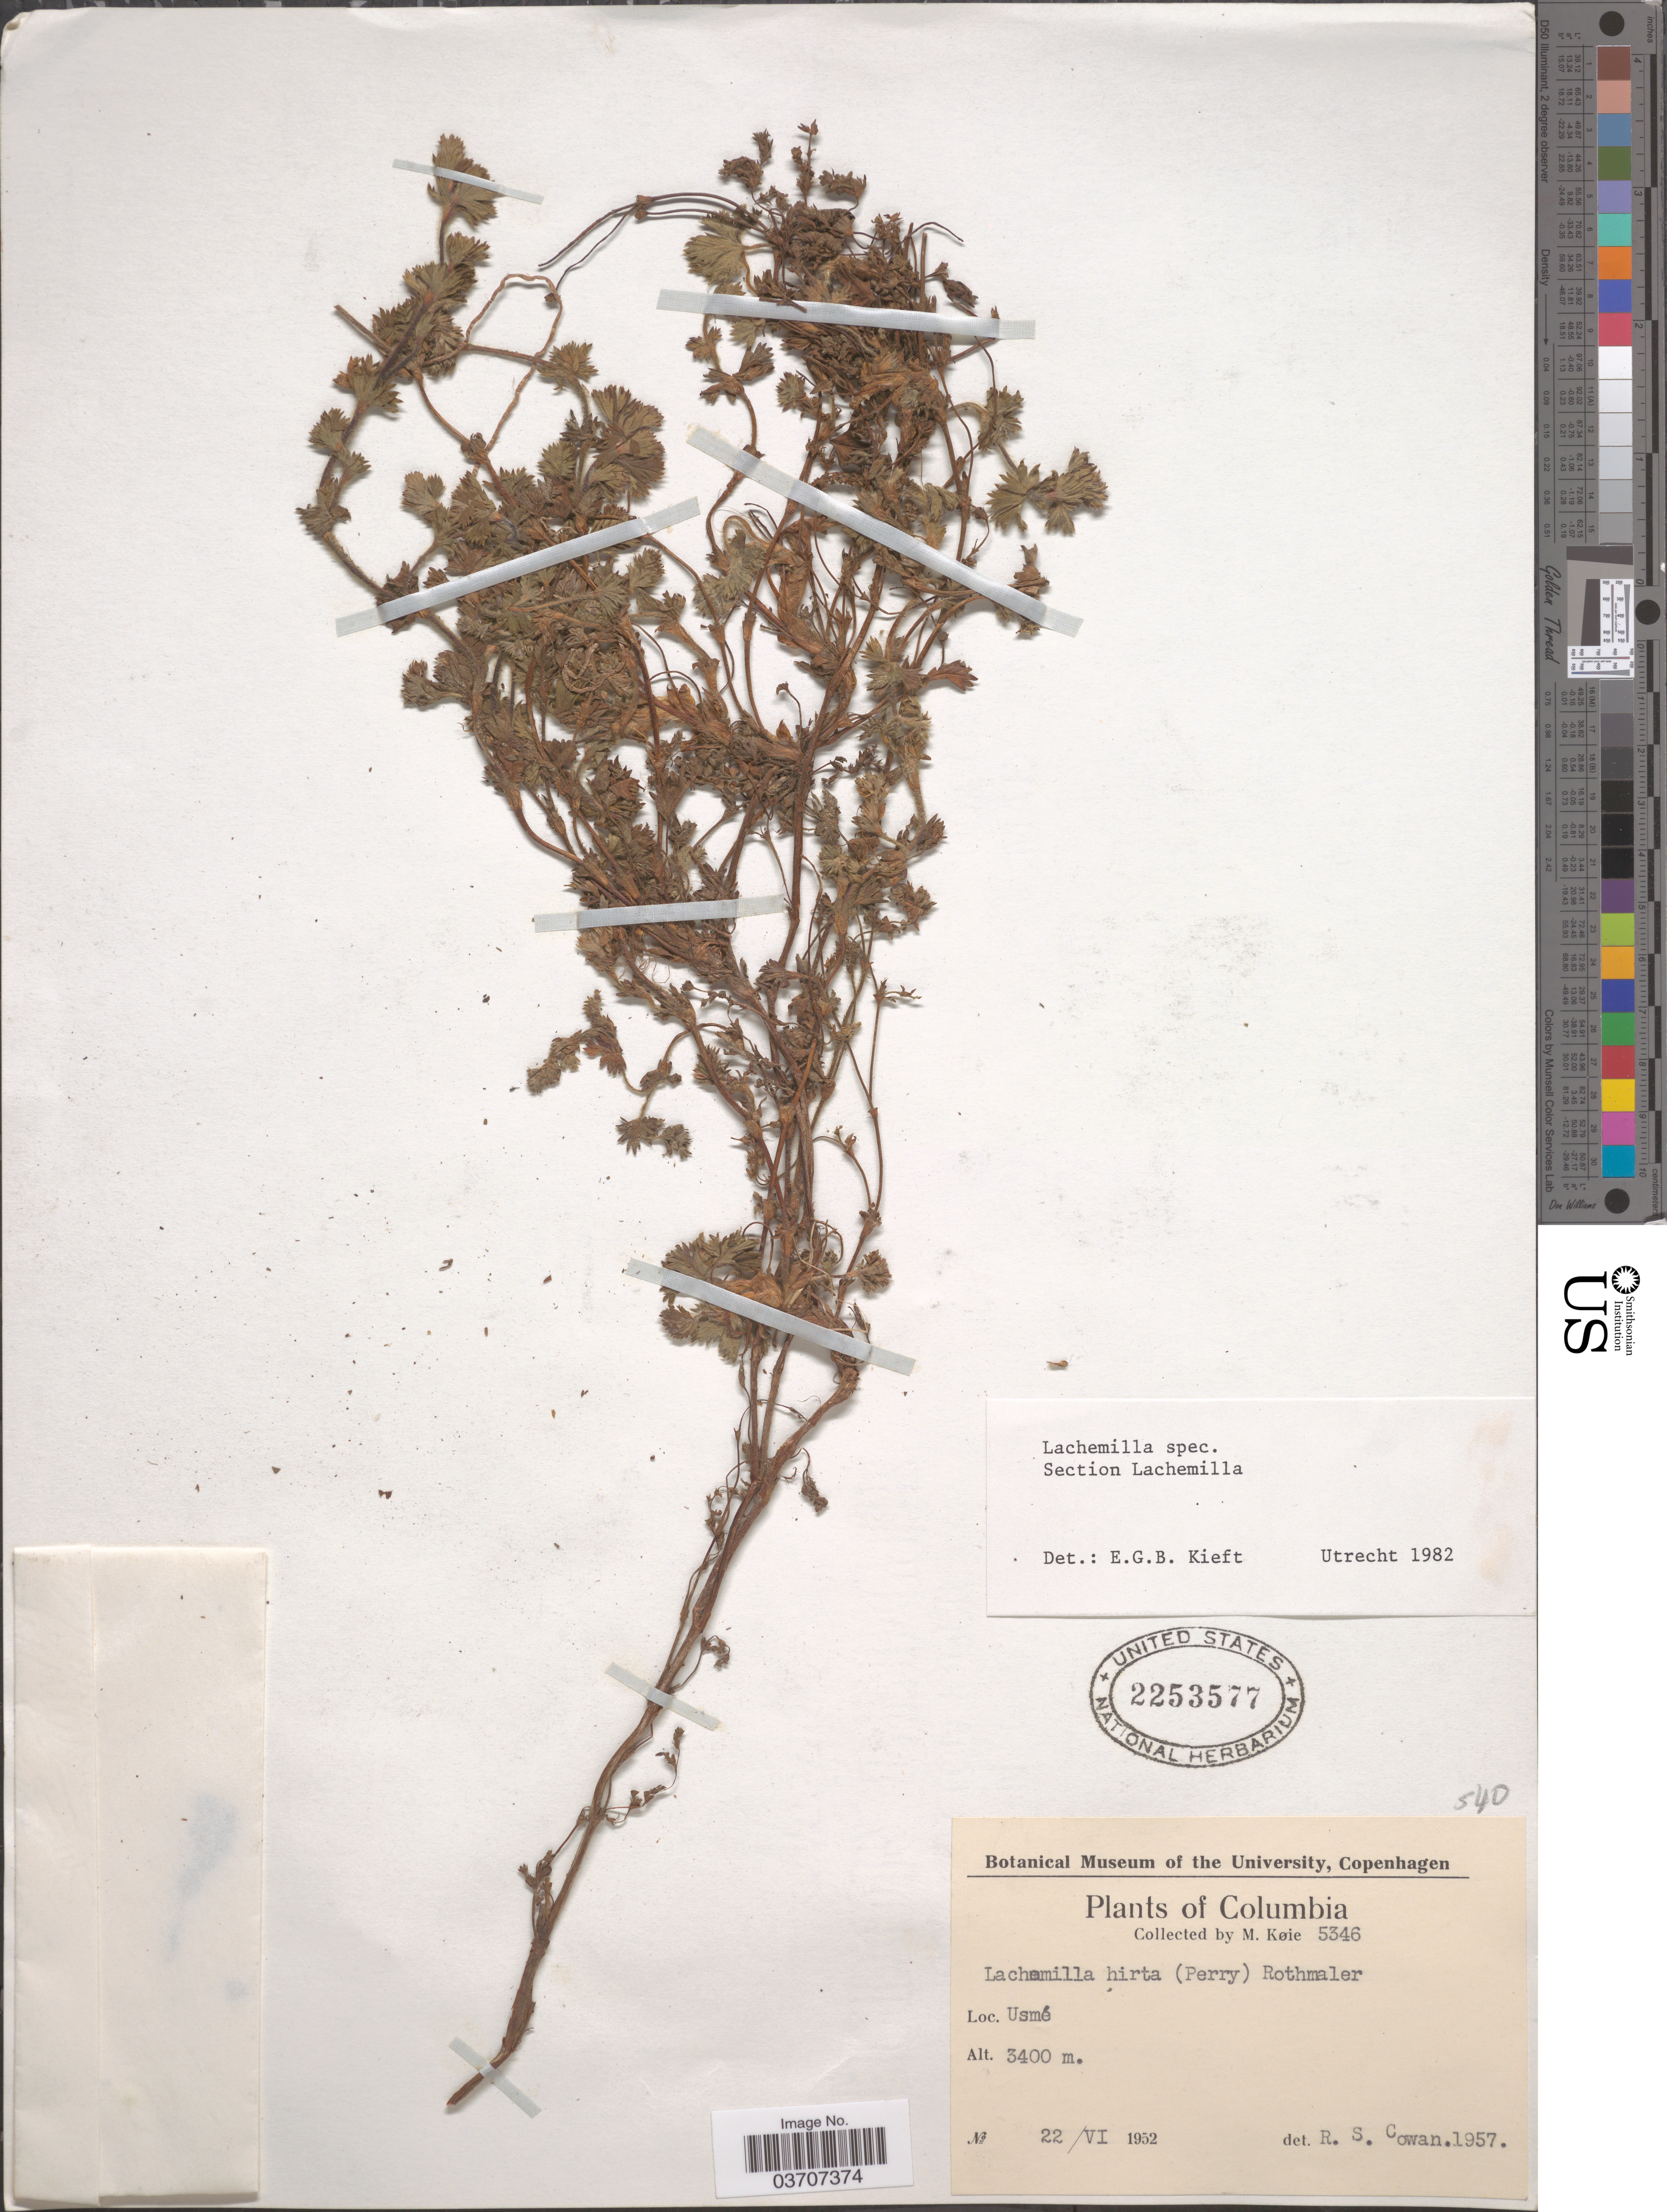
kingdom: Plantae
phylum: Tracheophyta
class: Magnoliopsida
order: Rosales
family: Rosaceae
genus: Lachemilla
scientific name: Lachemilla sp.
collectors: M. Köie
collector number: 5346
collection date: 1952-06-22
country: Colombia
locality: Usmé.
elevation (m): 3400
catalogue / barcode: US 2253577